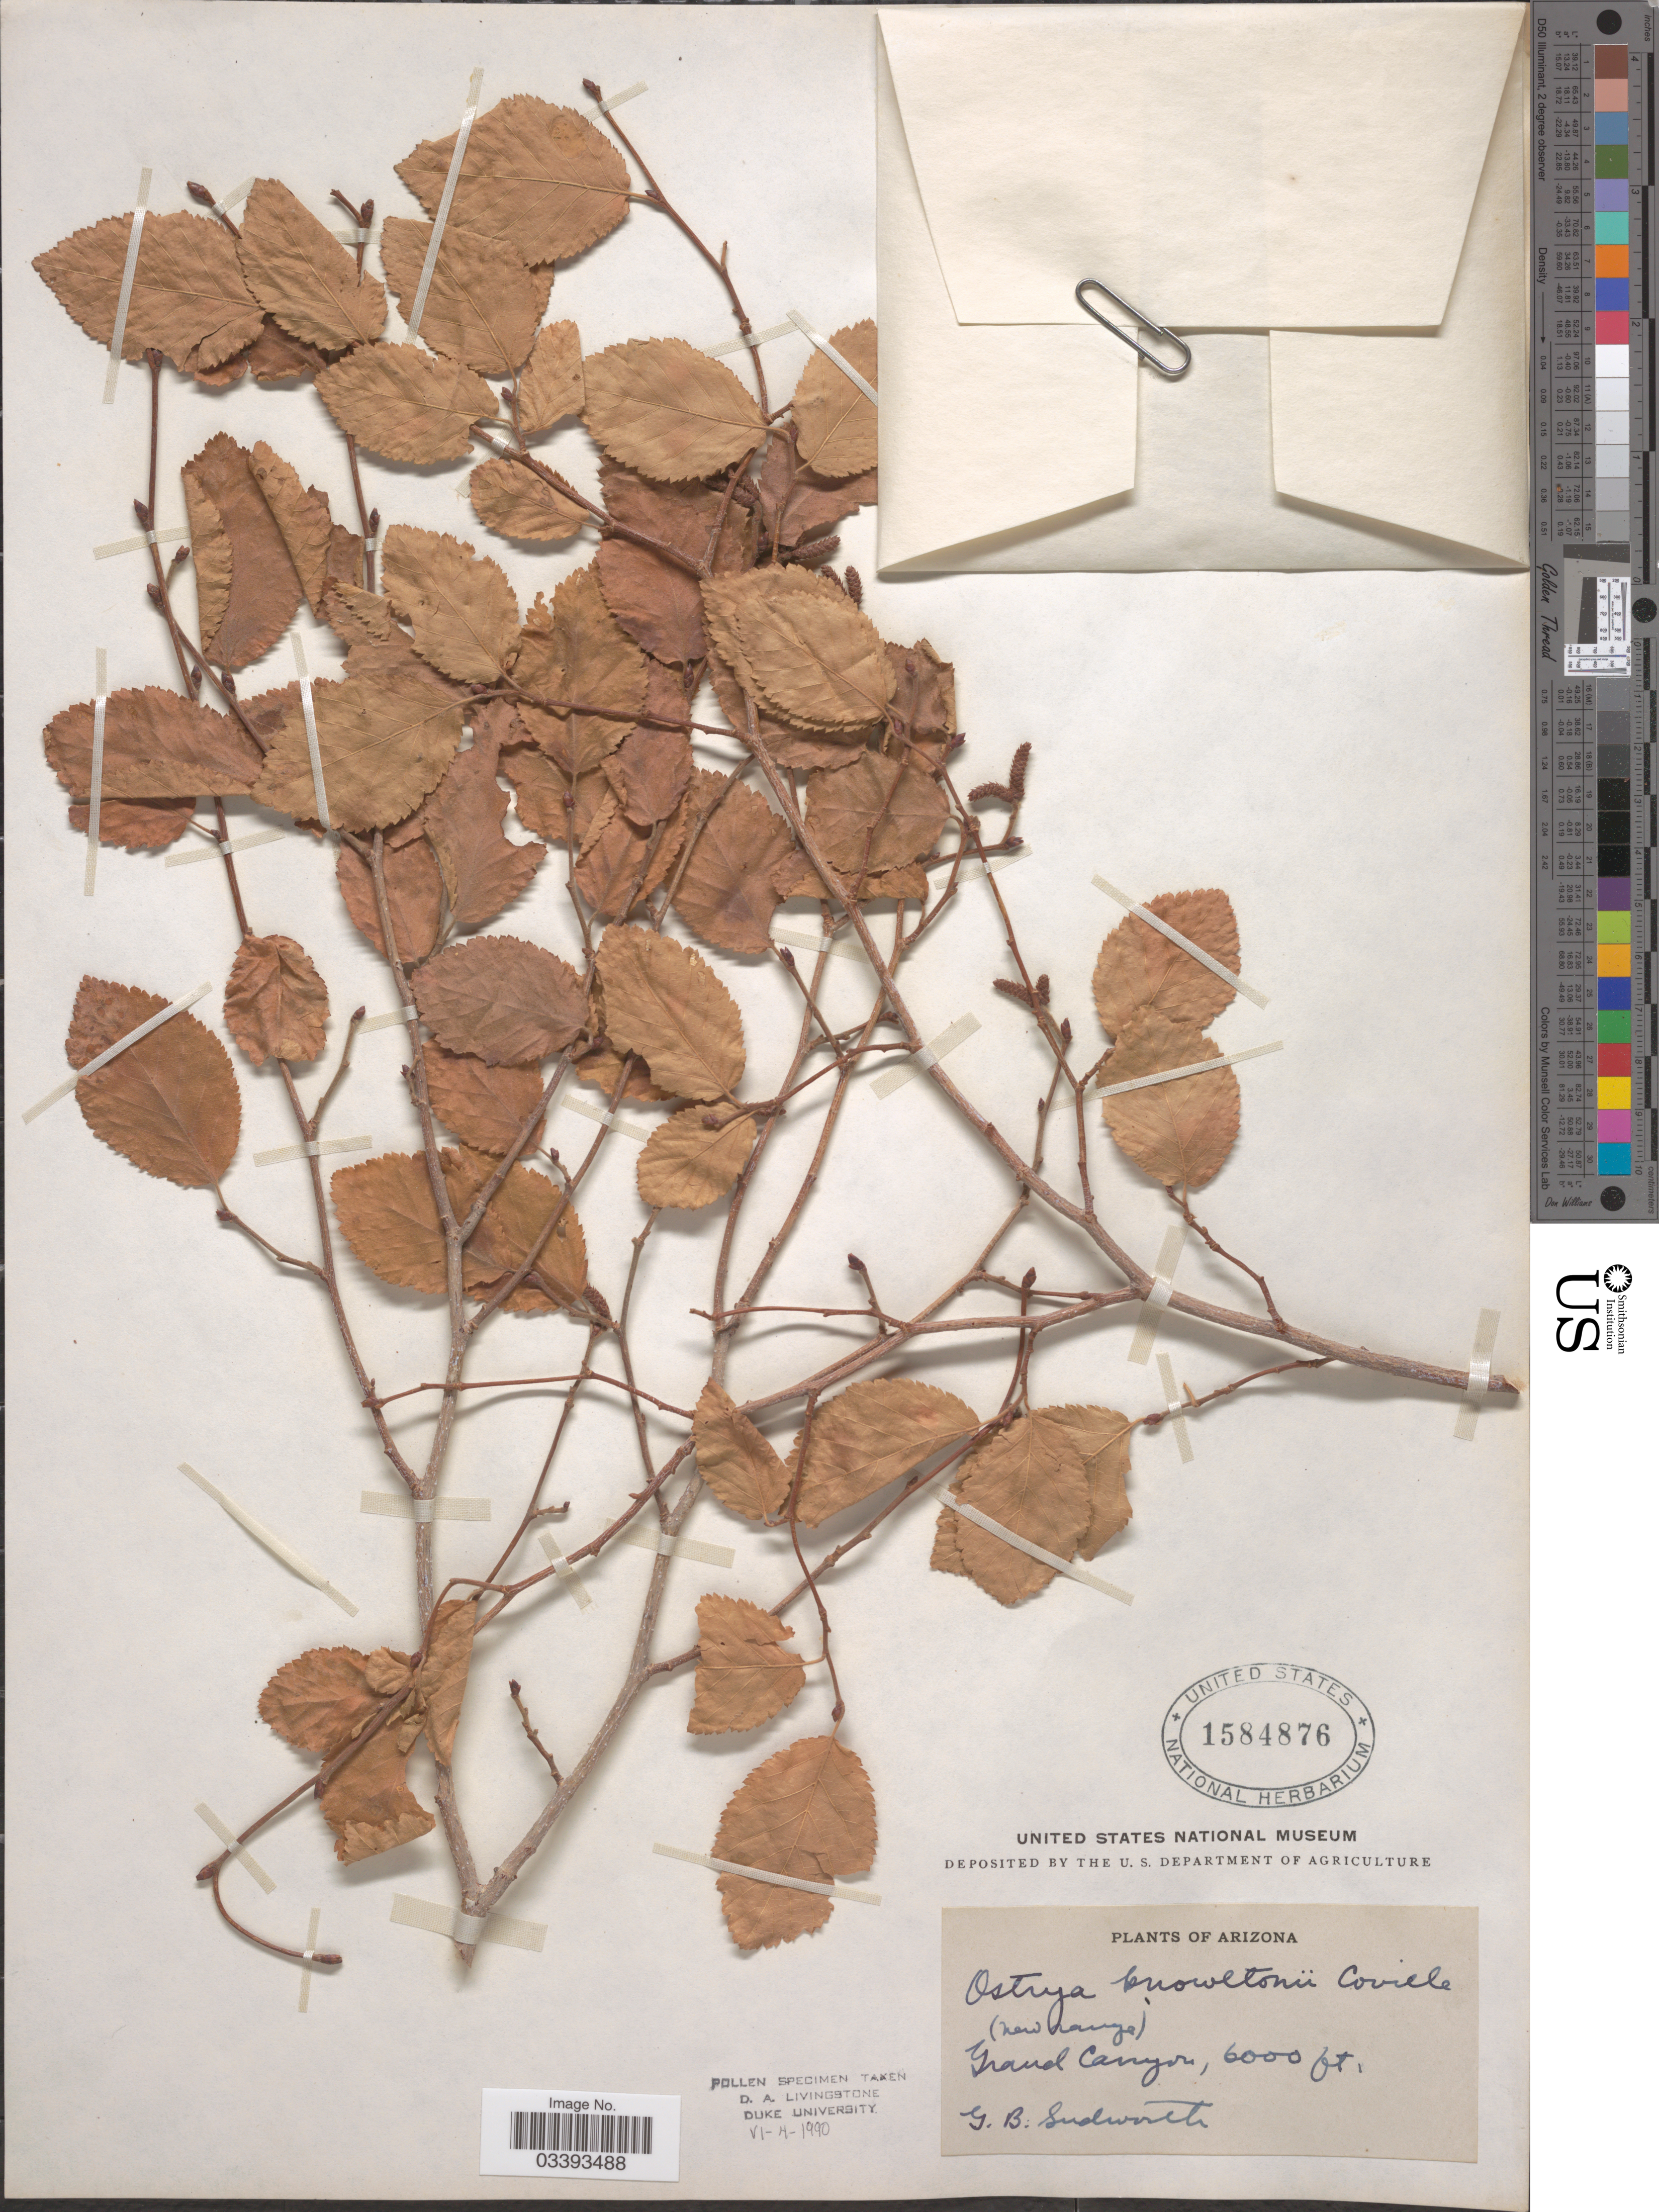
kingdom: Plantae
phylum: Tracheophyta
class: Magnoliopsida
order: Fagales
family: Betulaceae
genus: Ostrya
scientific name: Ostrya knowltoni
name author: Coville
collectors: G. B. Sudworth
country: United States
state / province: Arizona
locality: Grand Canyon.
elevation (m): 1829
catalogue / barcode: US 1584876